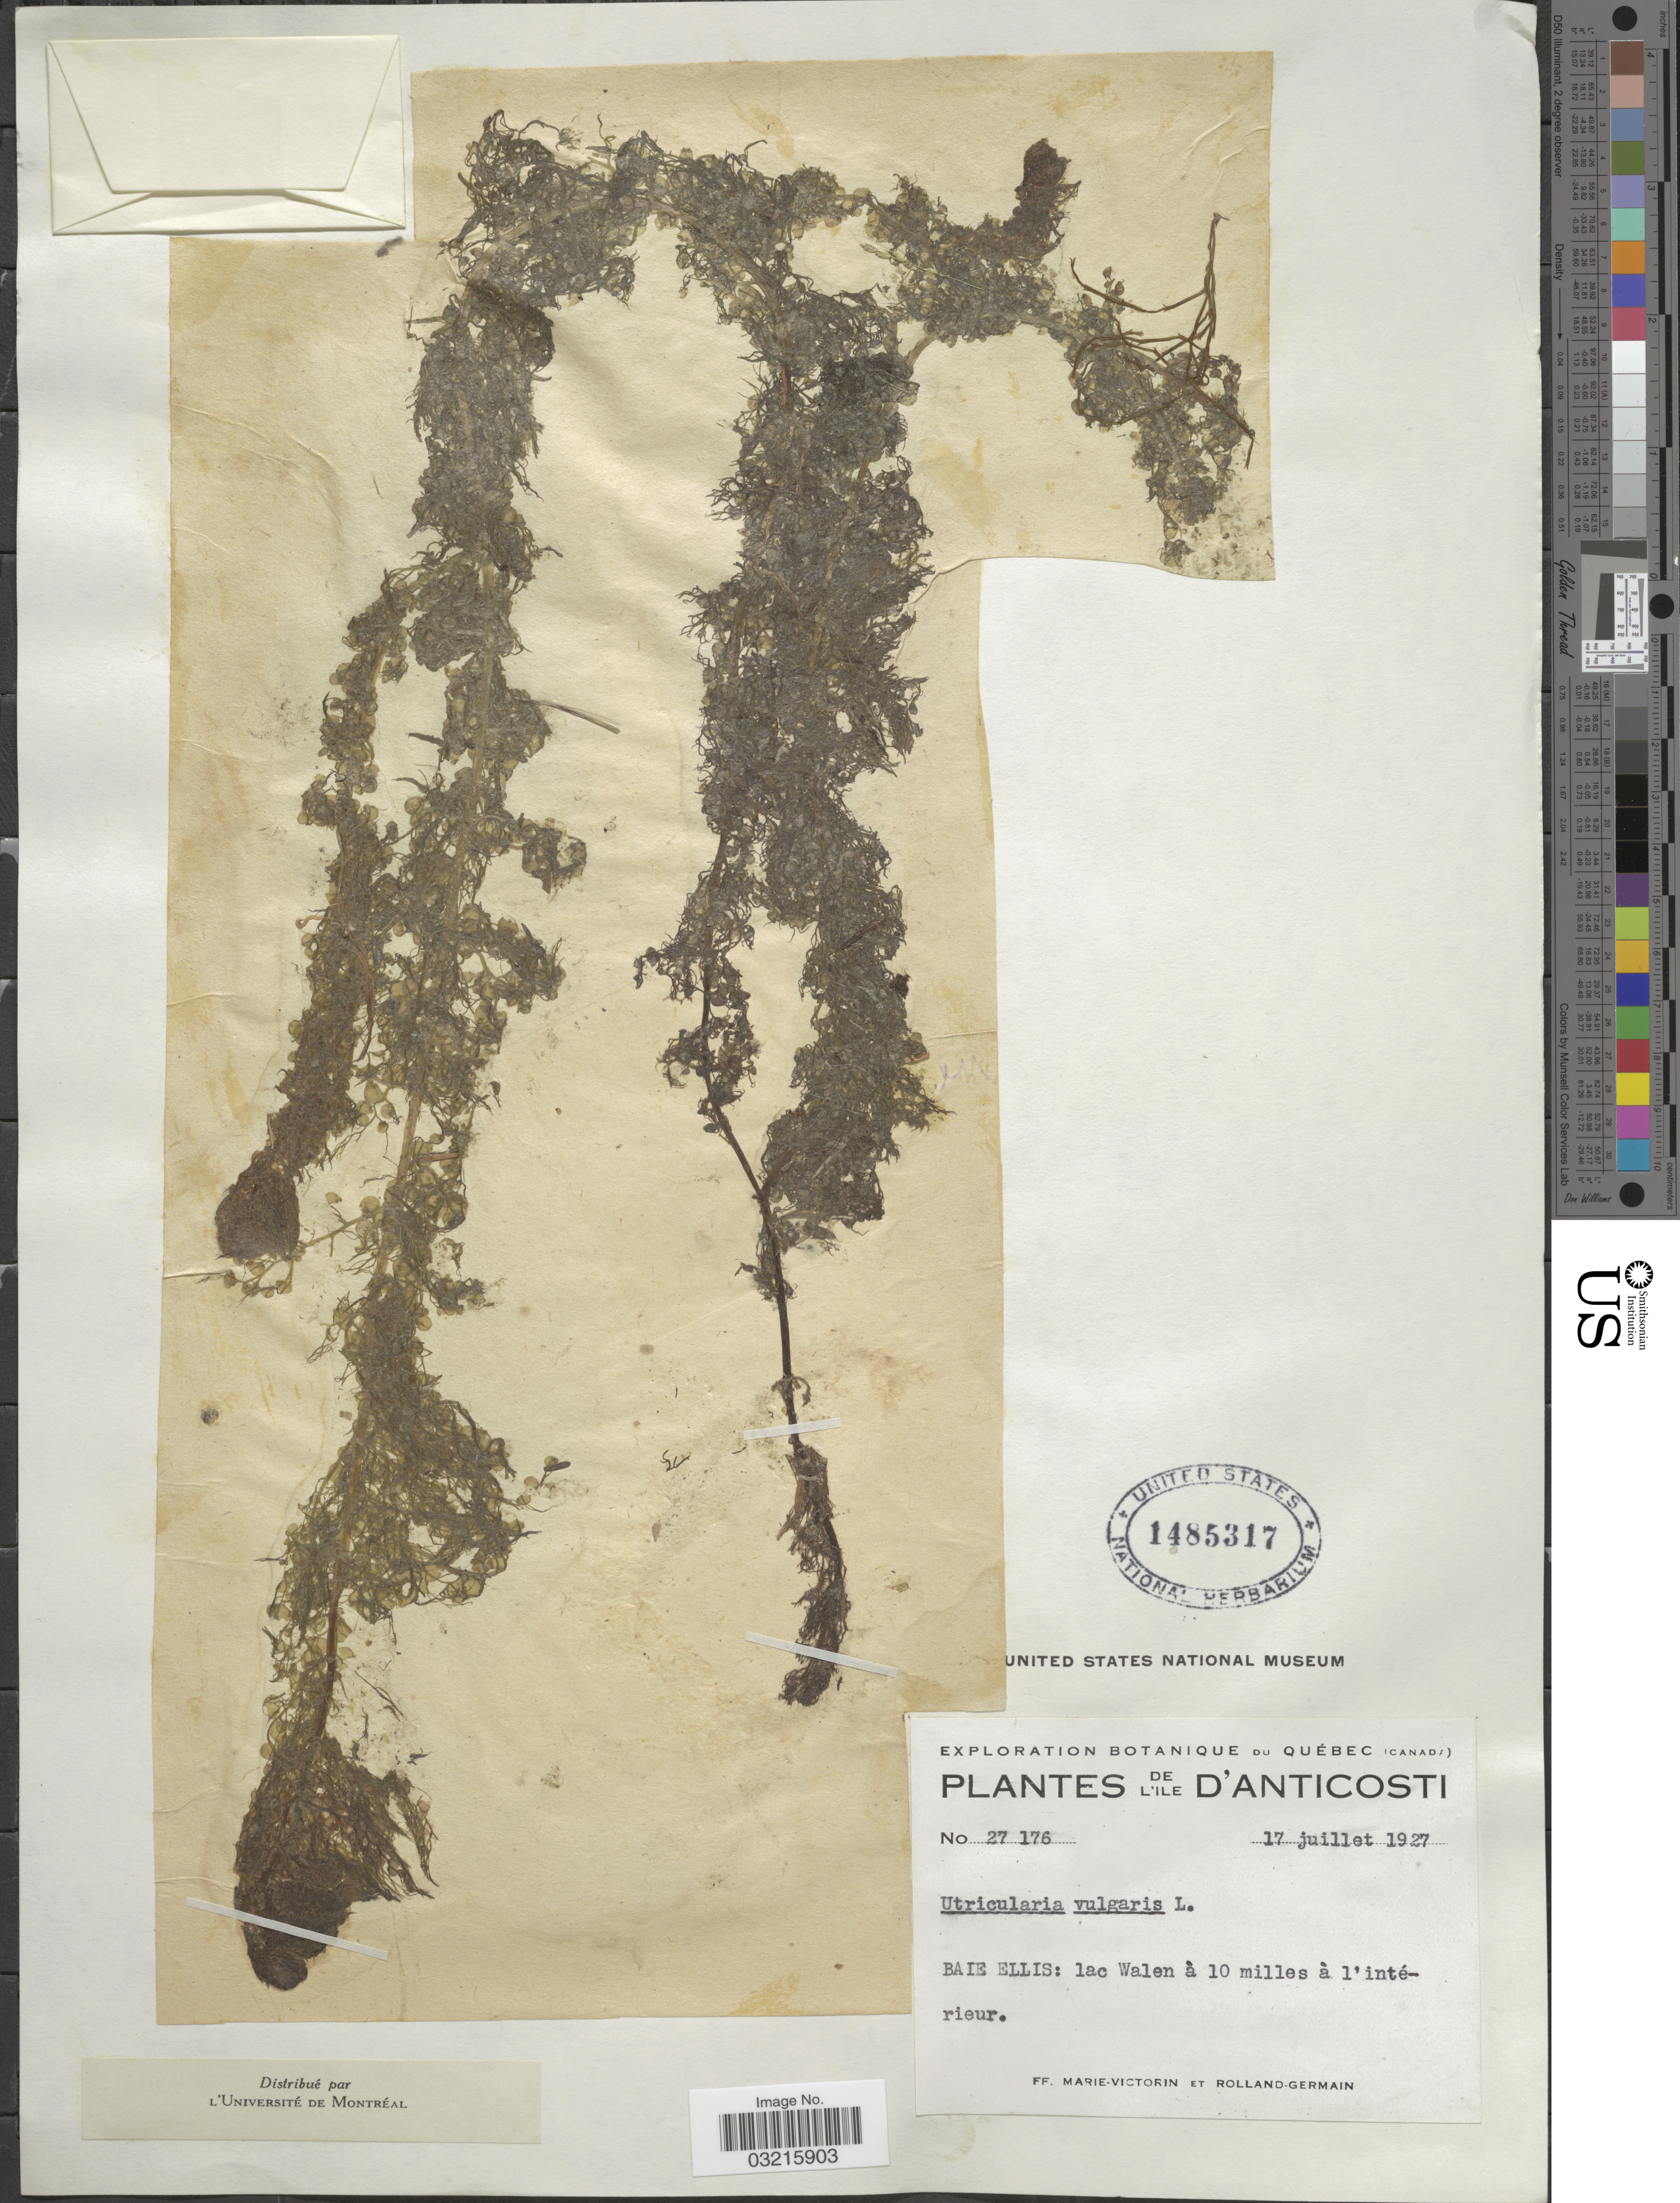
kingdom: Plantae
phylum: Tracheophyta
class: Magnoliopsida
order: Lamiales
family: Lentibulariaceae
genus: Utricularia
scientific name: Utricularia vulgaris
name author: L.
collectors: F. Marie-Victorin & Rolland-Germain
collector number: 27176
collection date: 1927-07-17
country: Canada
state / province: Quebec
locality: Ile d'Anticosti. Baie Ellis: lac Walen à 10 milles à l'intérieur.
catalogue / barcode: US 1485317